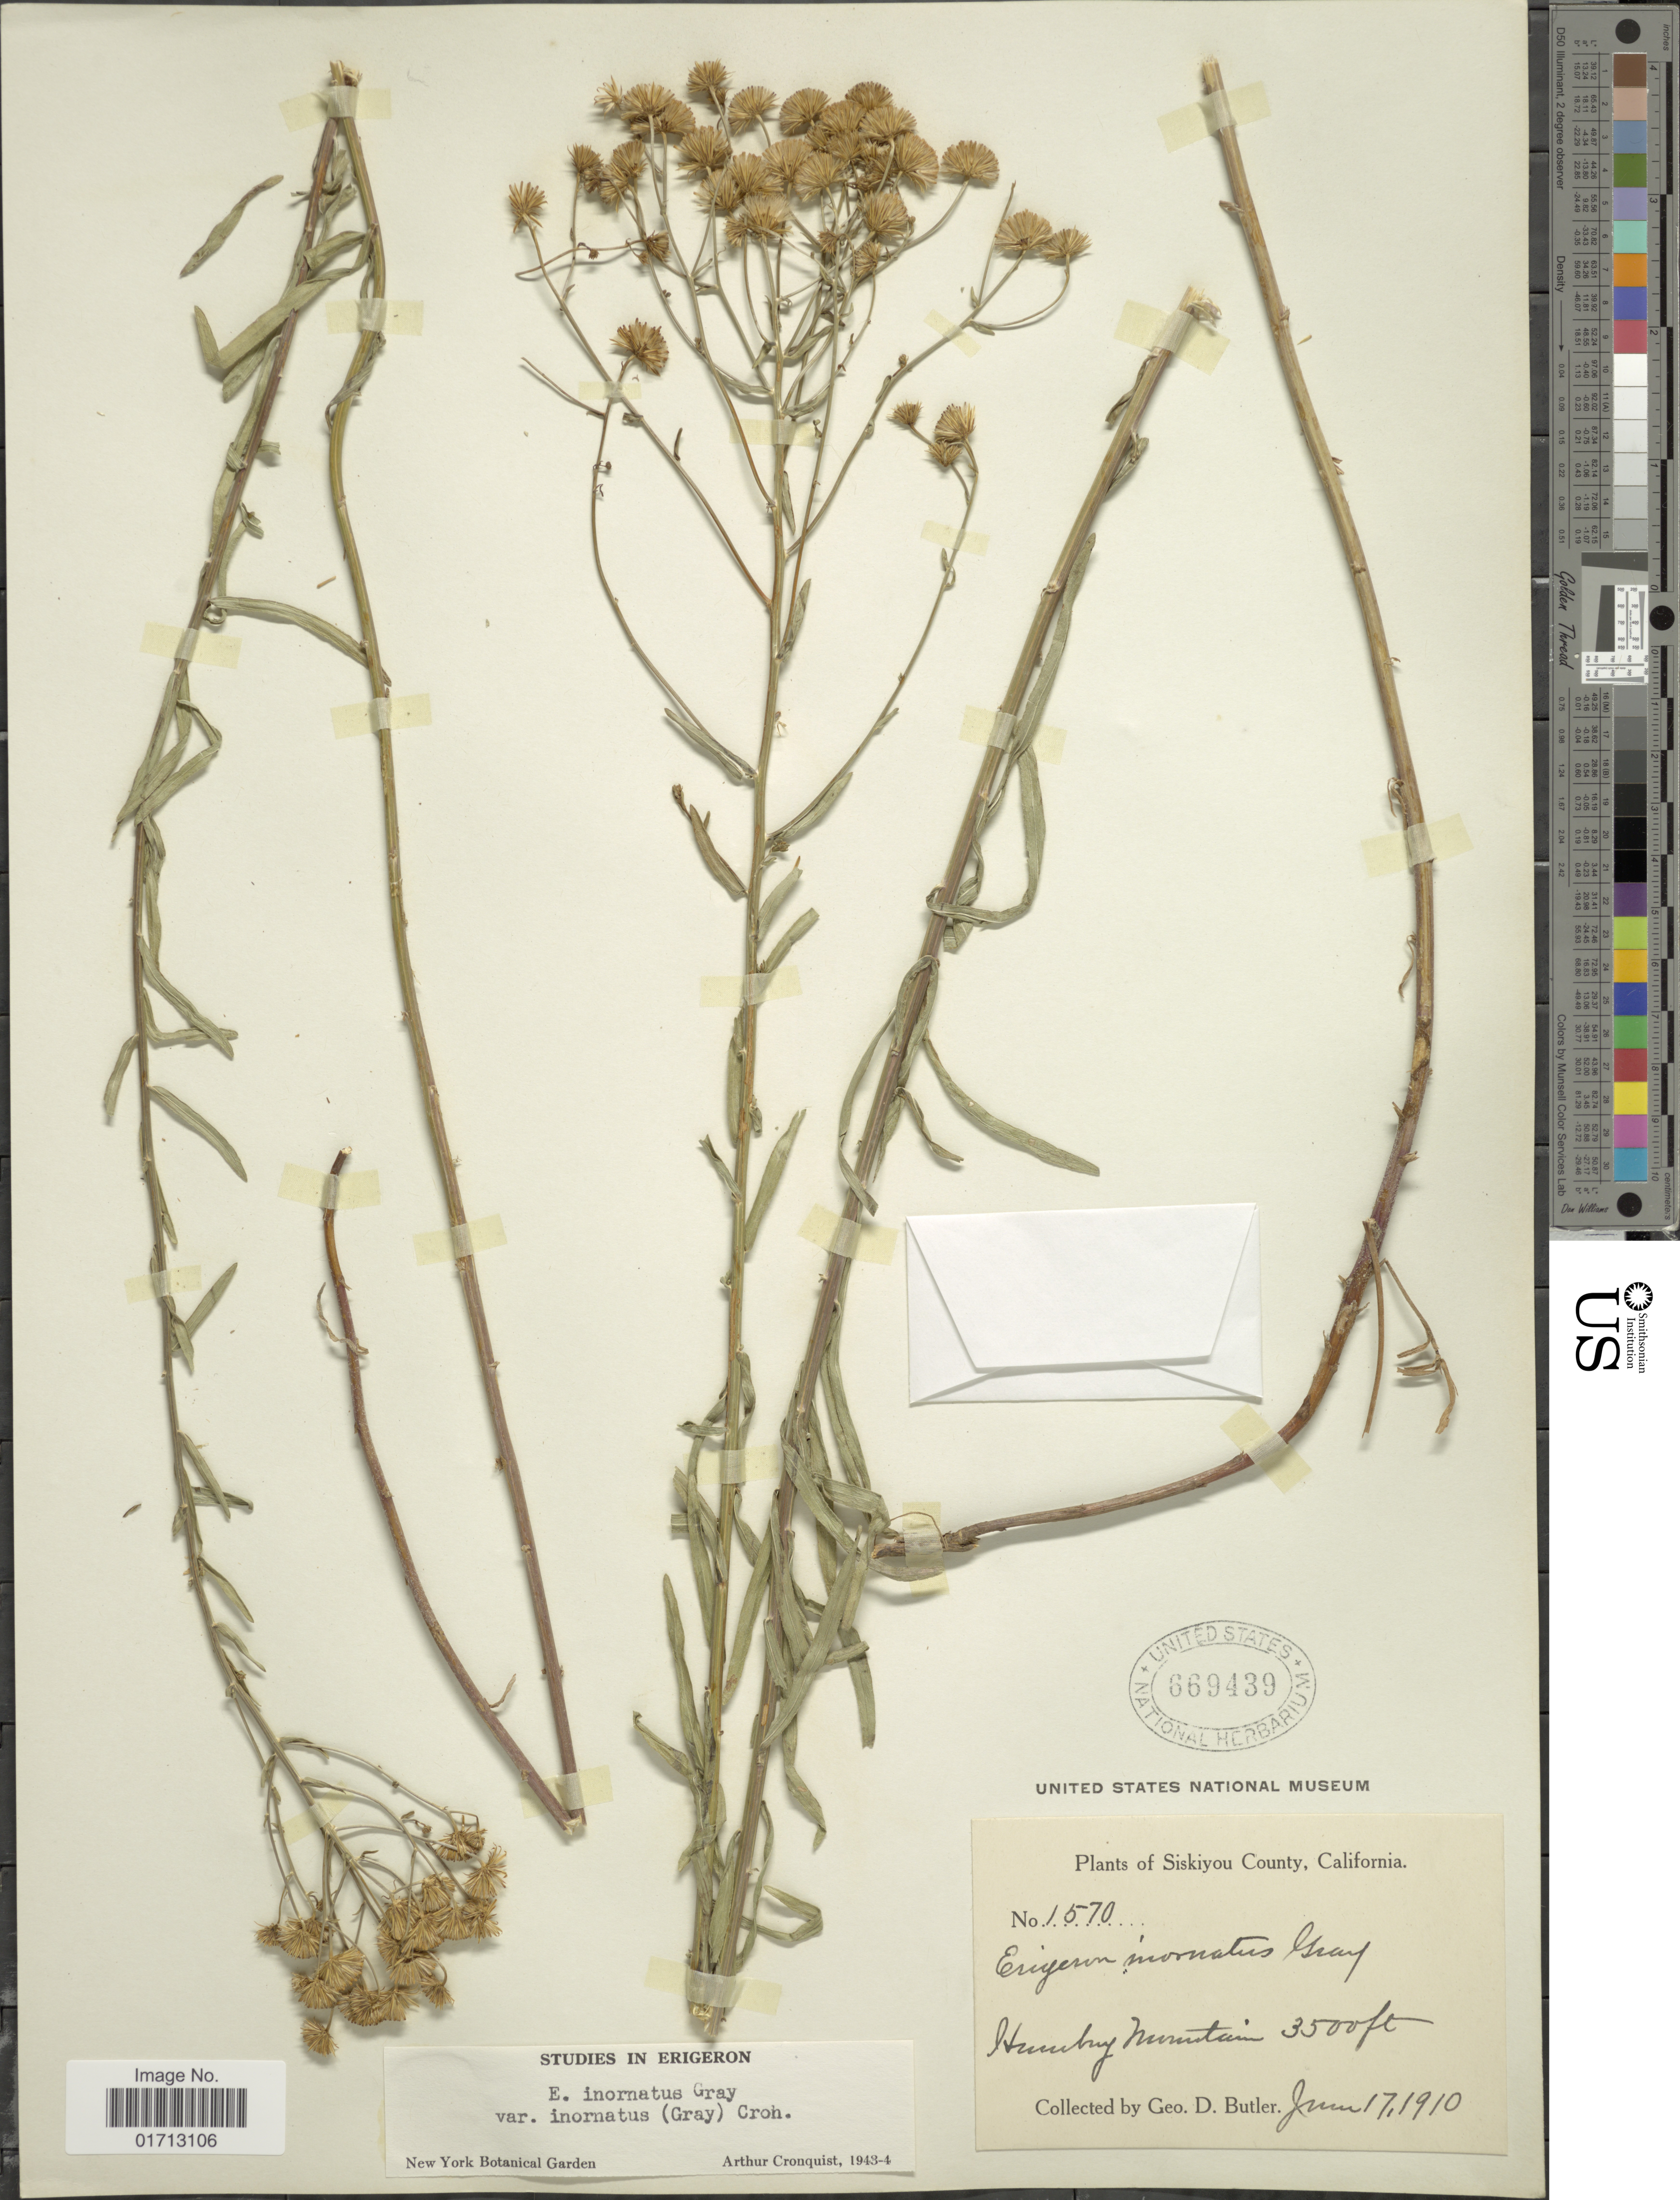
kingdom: Plantae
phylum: Tracheophyta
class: Magnoliopsida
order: Asterales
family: Asteraceae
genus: Erigeron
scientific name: Erigeron inornatus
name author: (A. Gray) A. Gray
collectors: G. D. Butler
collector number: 1570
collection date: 1910-06-17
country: United States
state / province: California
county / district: Siskiyou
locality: Siskiyou County, Humby Mountain.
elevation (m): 1067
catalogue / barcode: US 669439